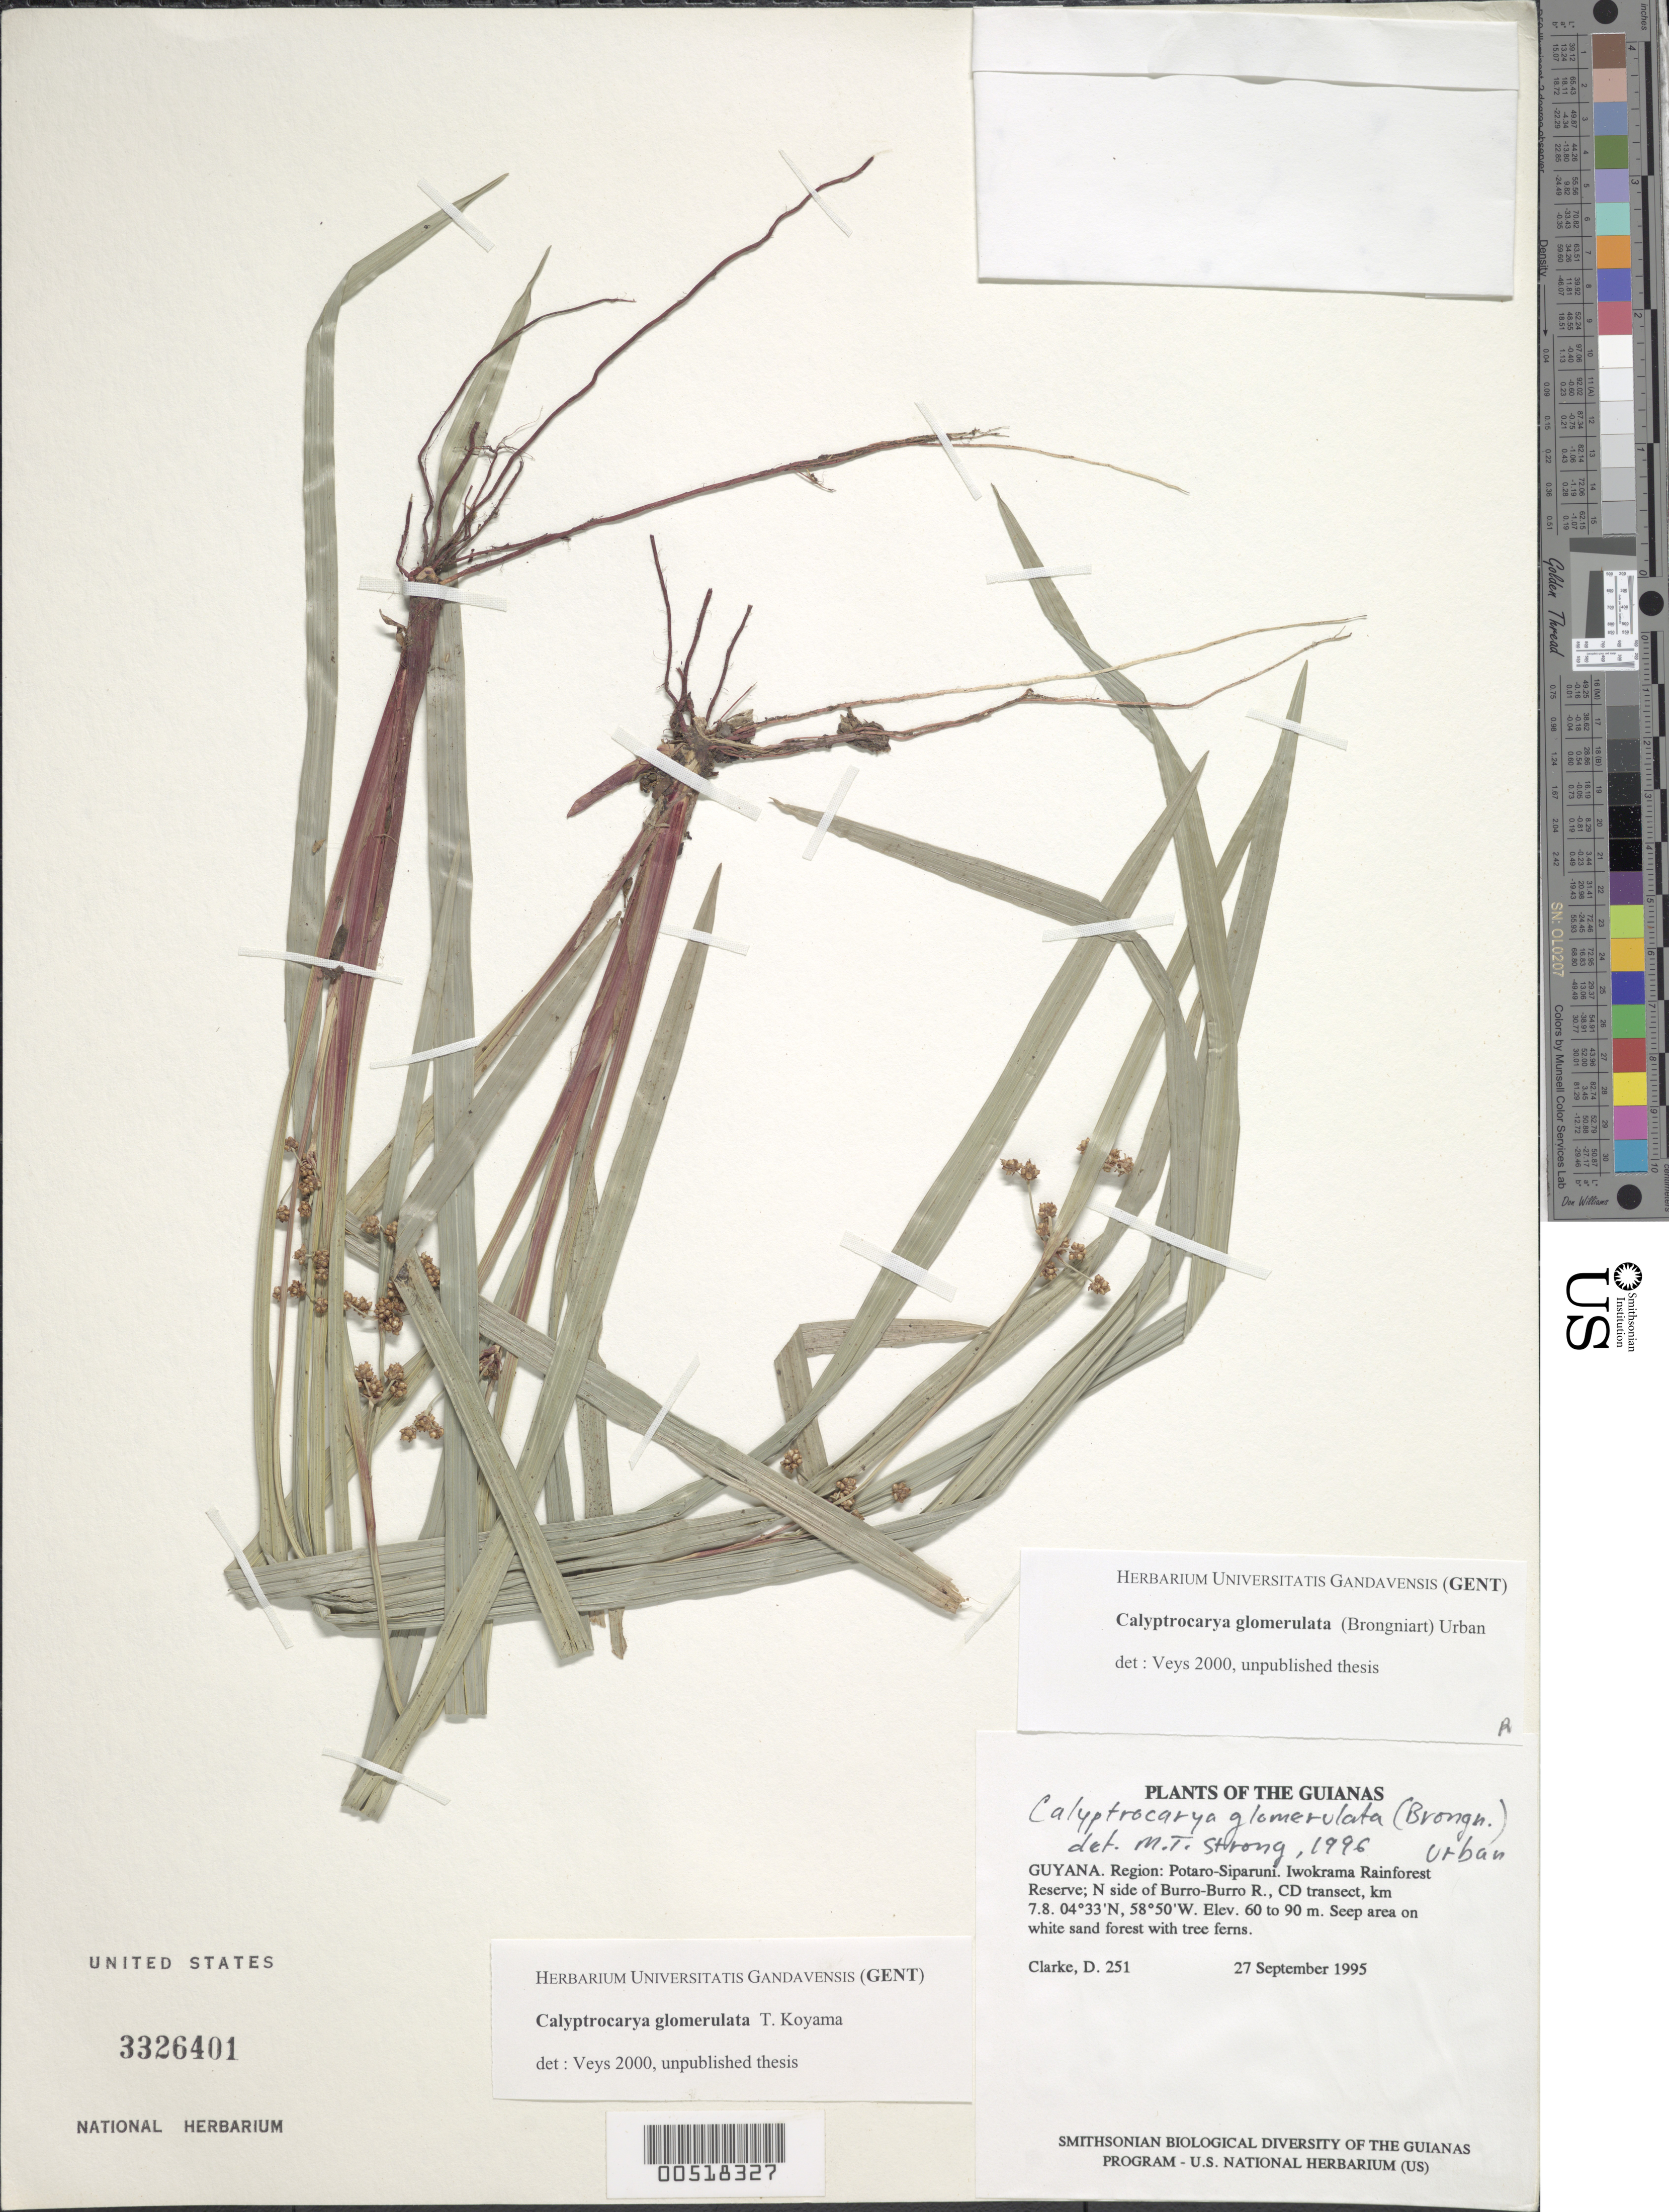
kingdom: Plantae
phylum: Tracheophyta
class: Liliopsida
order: Poales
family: Cyperaceae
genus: Calyptrocarya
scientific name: Calyptrocarya glomerulata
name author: (Brongn.) Urb.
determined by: Strong, M. T., (US), Smithsonian Institution - National Museum of Natural History (UNITED STATES)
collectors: H. D. Clarke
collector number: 251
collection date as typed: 27 September 1995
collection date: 1995-09-27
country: Guyana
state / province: Potaro-Siparuni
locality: Iwokrama Rainforest Reserve; N side of Burro-Burro R., CD transect, km 7.8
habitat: Seep area on white sand forest with tree ferns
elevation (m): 60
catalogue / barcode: US 3326401